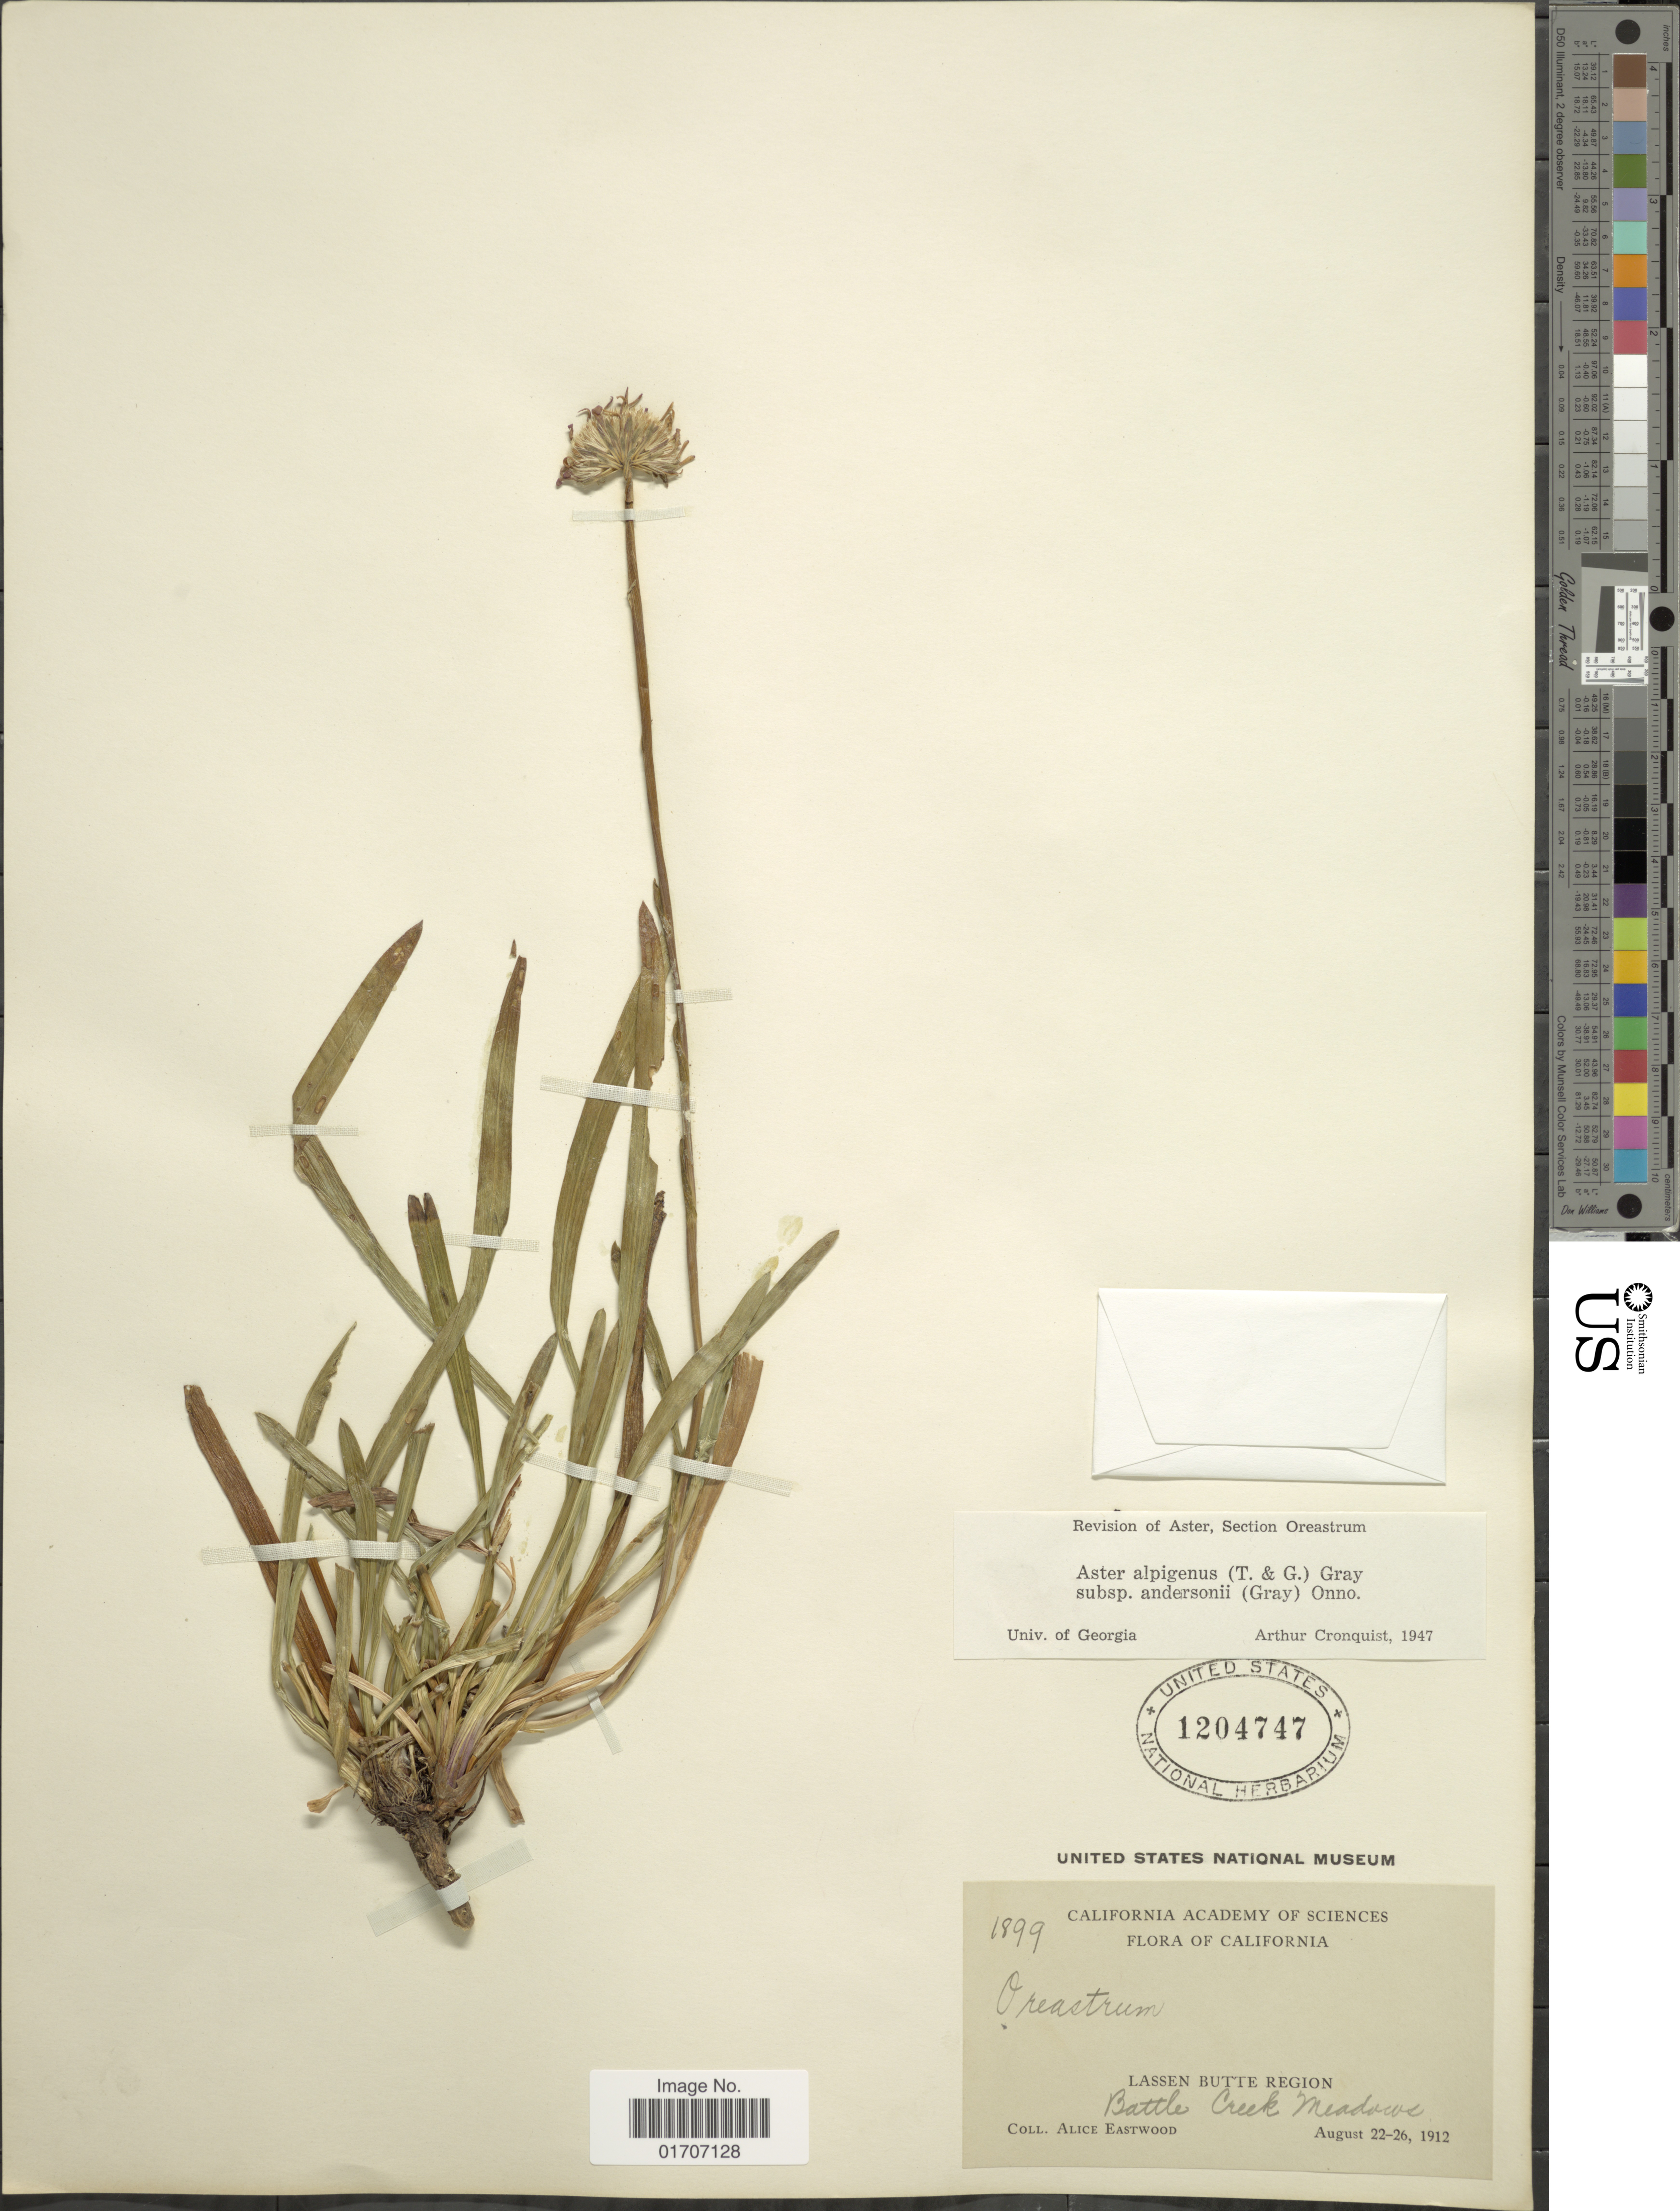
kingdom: Plantae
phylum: Tracheophyta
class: Magnoliopsida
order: Asterales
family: Asteraceae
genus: Oreostemma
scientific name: Oreostemma alpigenum var. andersonii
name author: (A. Gray) G.L. Nesom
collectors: A. Eastwood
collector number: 1899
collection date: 1912-08-22/1912-08-26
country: United States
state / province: California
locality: Lassen Butte Region. Battle Creek Meadows.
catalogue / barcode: US 1204747